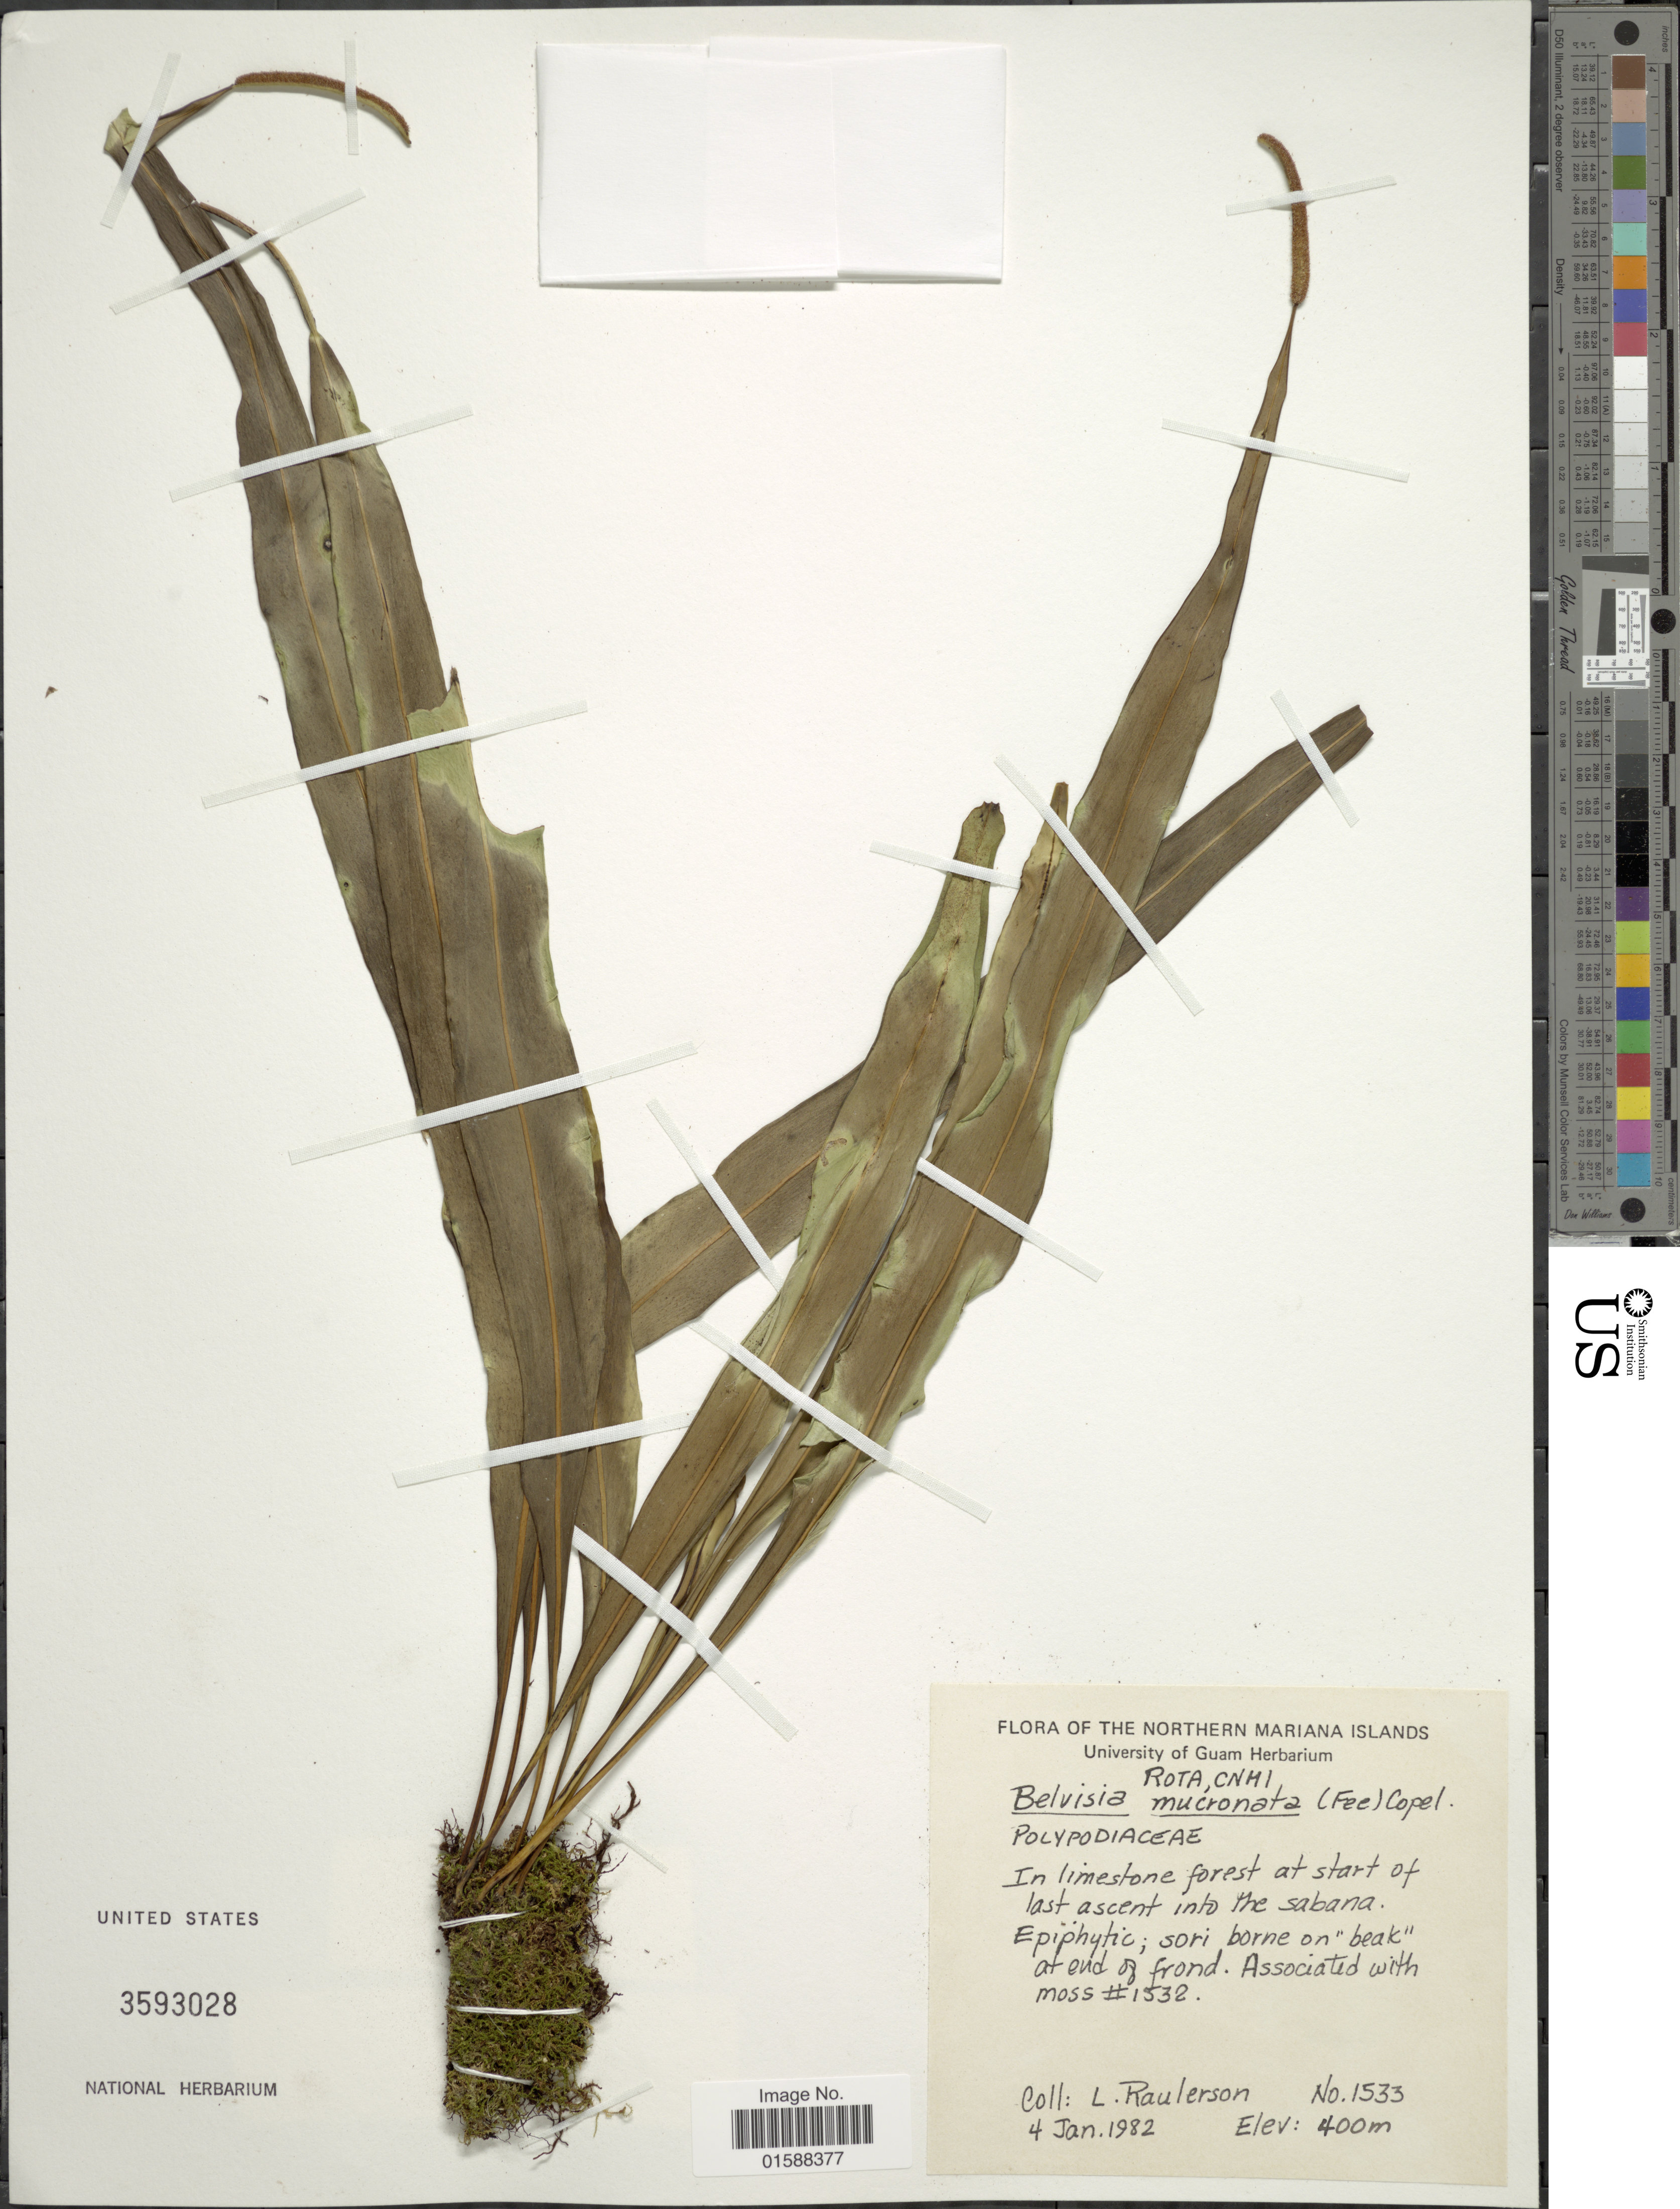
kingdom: Plantae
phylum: Tracheophyta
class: Polypodiopsida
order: Polypodiales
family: Polypodiaceae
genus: Lepisorus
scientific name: Lepisorus mucronatus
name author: (Fée) Li S. Wang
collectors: L. Raulerson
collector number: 1533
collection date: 1982-01-04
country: Northern Mariana Islands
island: Rota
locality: Rota, CNMI. In limestone forest at start of last ascent into the sabana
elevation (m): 400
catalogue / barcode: US 3593028